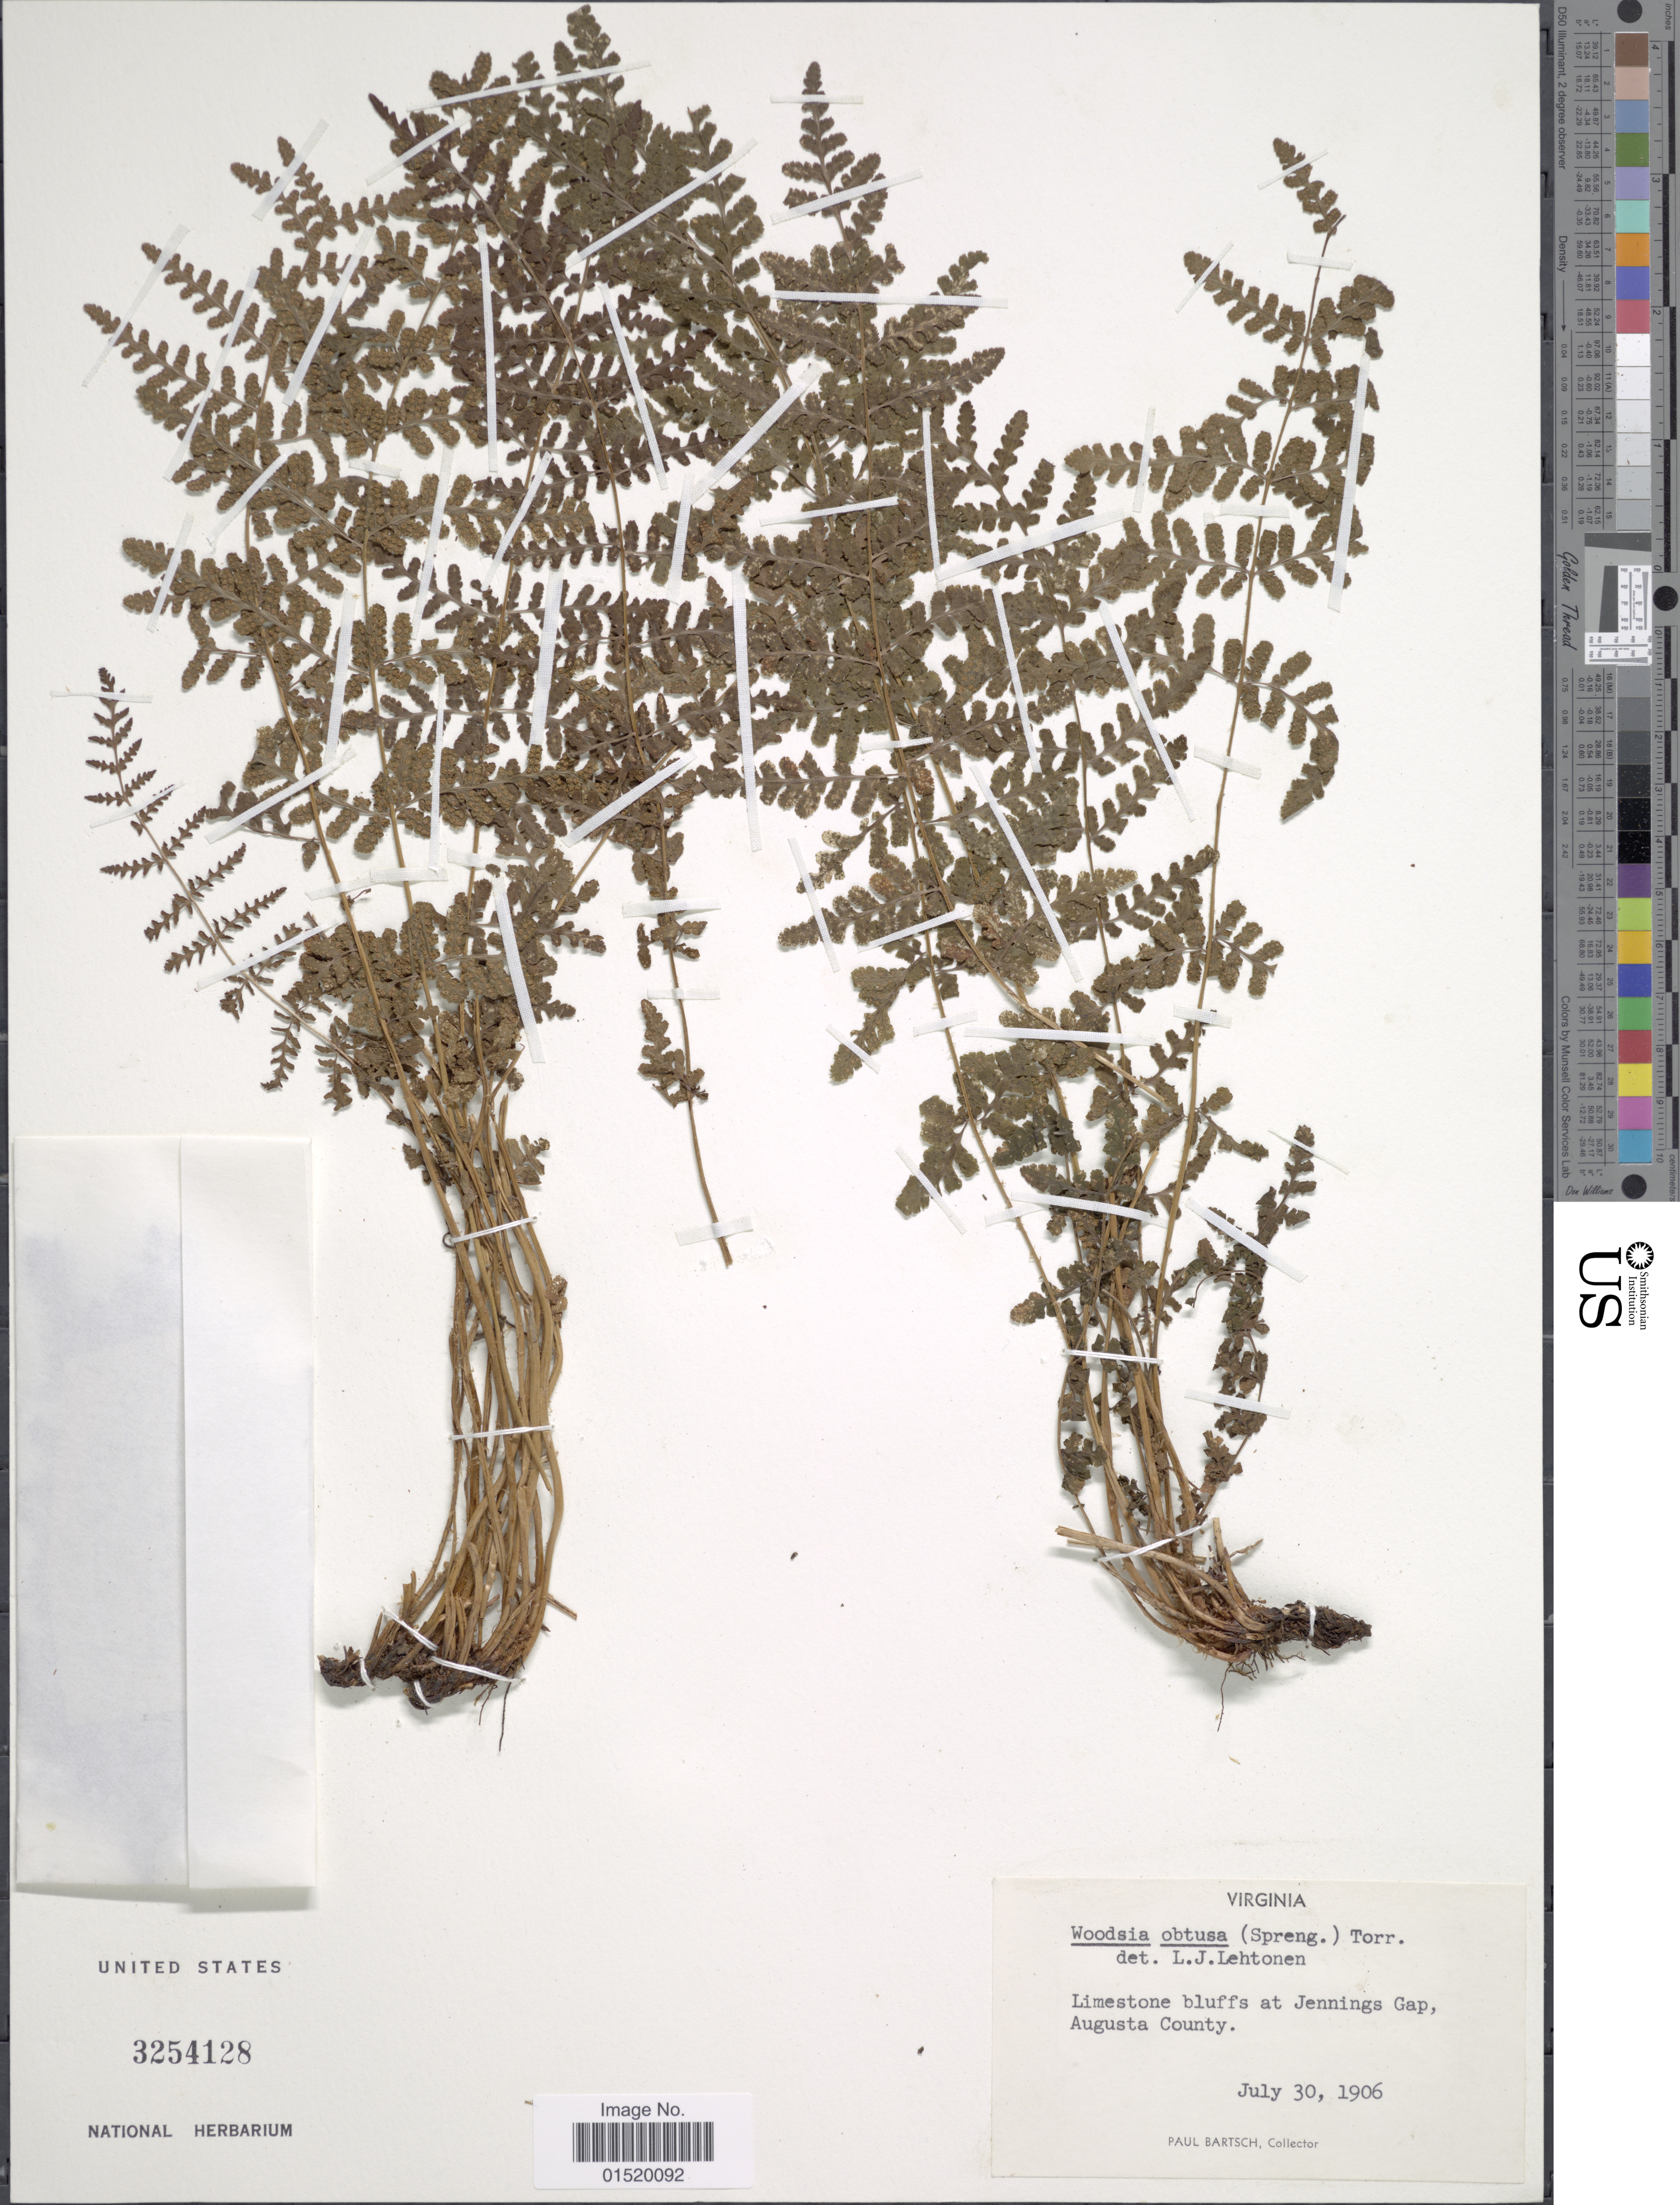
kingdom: Plantae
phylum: Tracheophyta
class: Polypodiopsida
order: Polypodiales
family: Woodsiaceae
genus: Woodsia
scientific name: Woodsia obtusa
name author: (Spreng.) Torr.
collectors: P. Bartsch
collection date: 1906-07-30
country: United States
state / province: Virginia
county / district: Augusta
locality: Limestone bluffs at Jennings Gap, Augusta County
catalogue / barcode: US 3254128